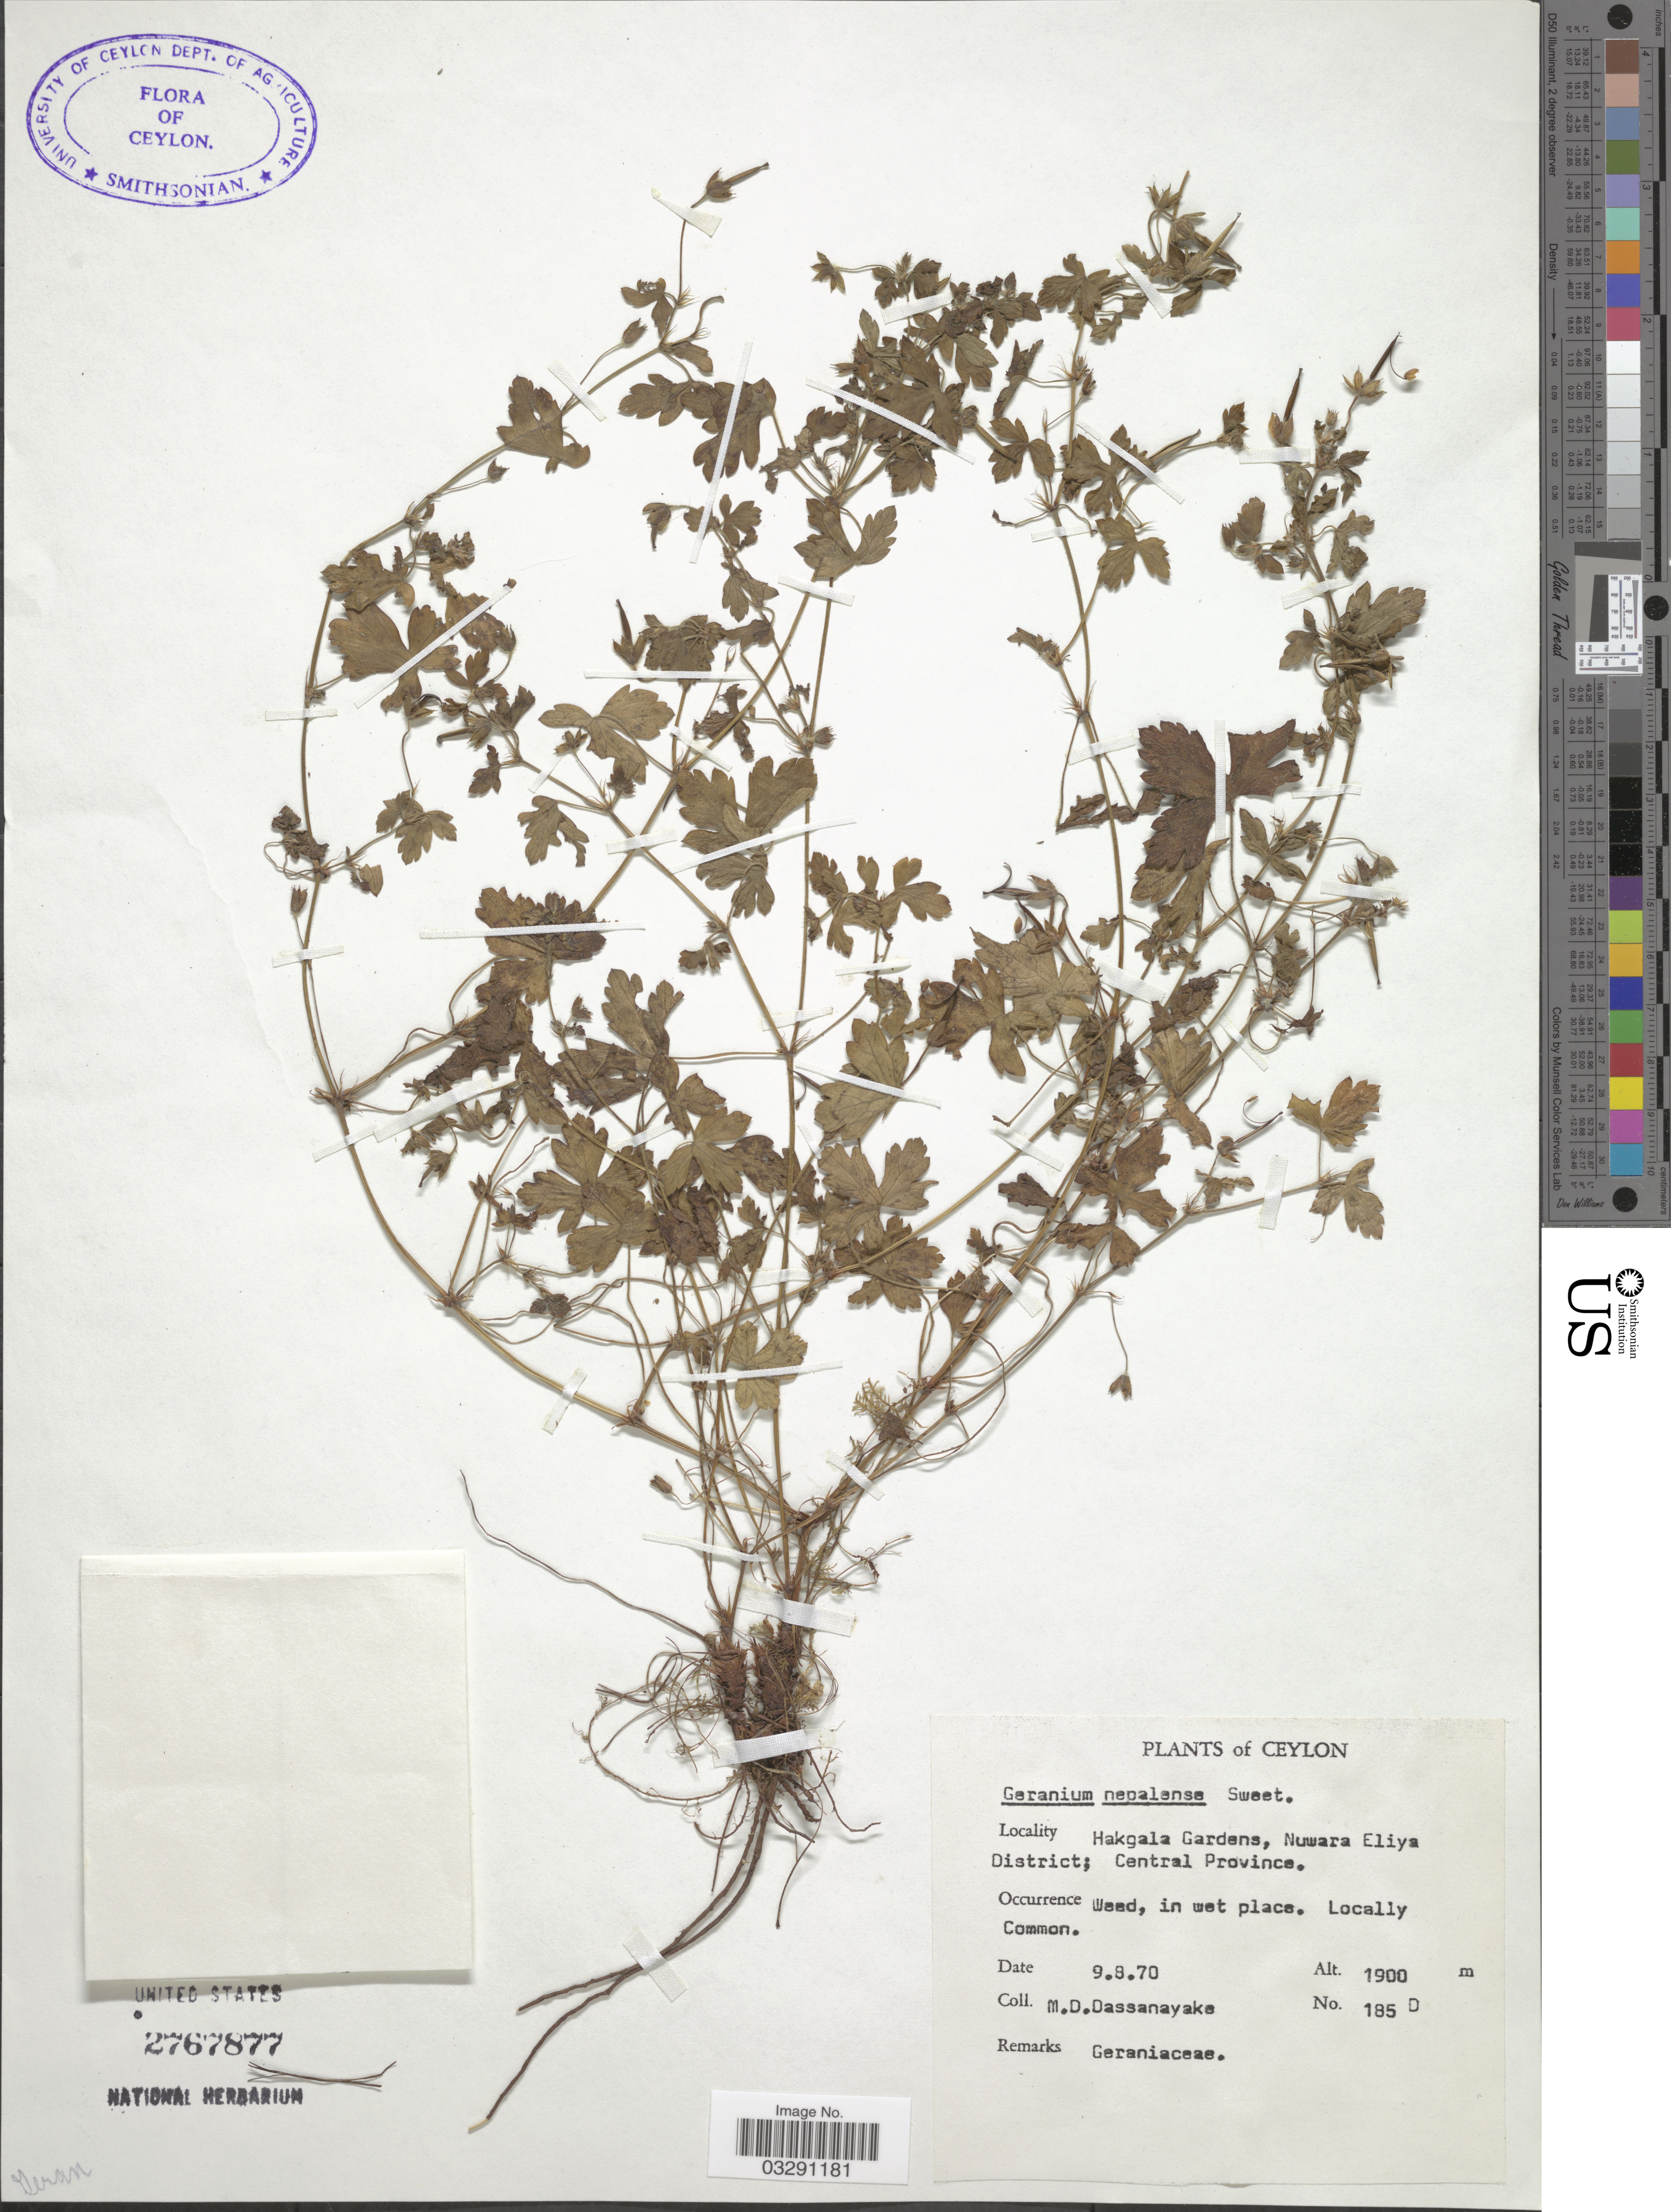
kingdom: Plantae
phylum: Tracheophyta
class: Magnoliopsida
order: Geraniales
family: Geraniaceae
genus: Geranium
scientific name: Geranium nepalense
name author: Sweet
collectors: M. D. Dassanayake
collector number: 185D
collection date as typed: Transcribed d/m/y: 9/8/70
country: Sri Lanka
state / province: Central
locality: Ceylon. Hakgala Gardens, Nuwara Eliya District, Central Province.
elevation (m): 1900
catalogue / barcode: US 2767877